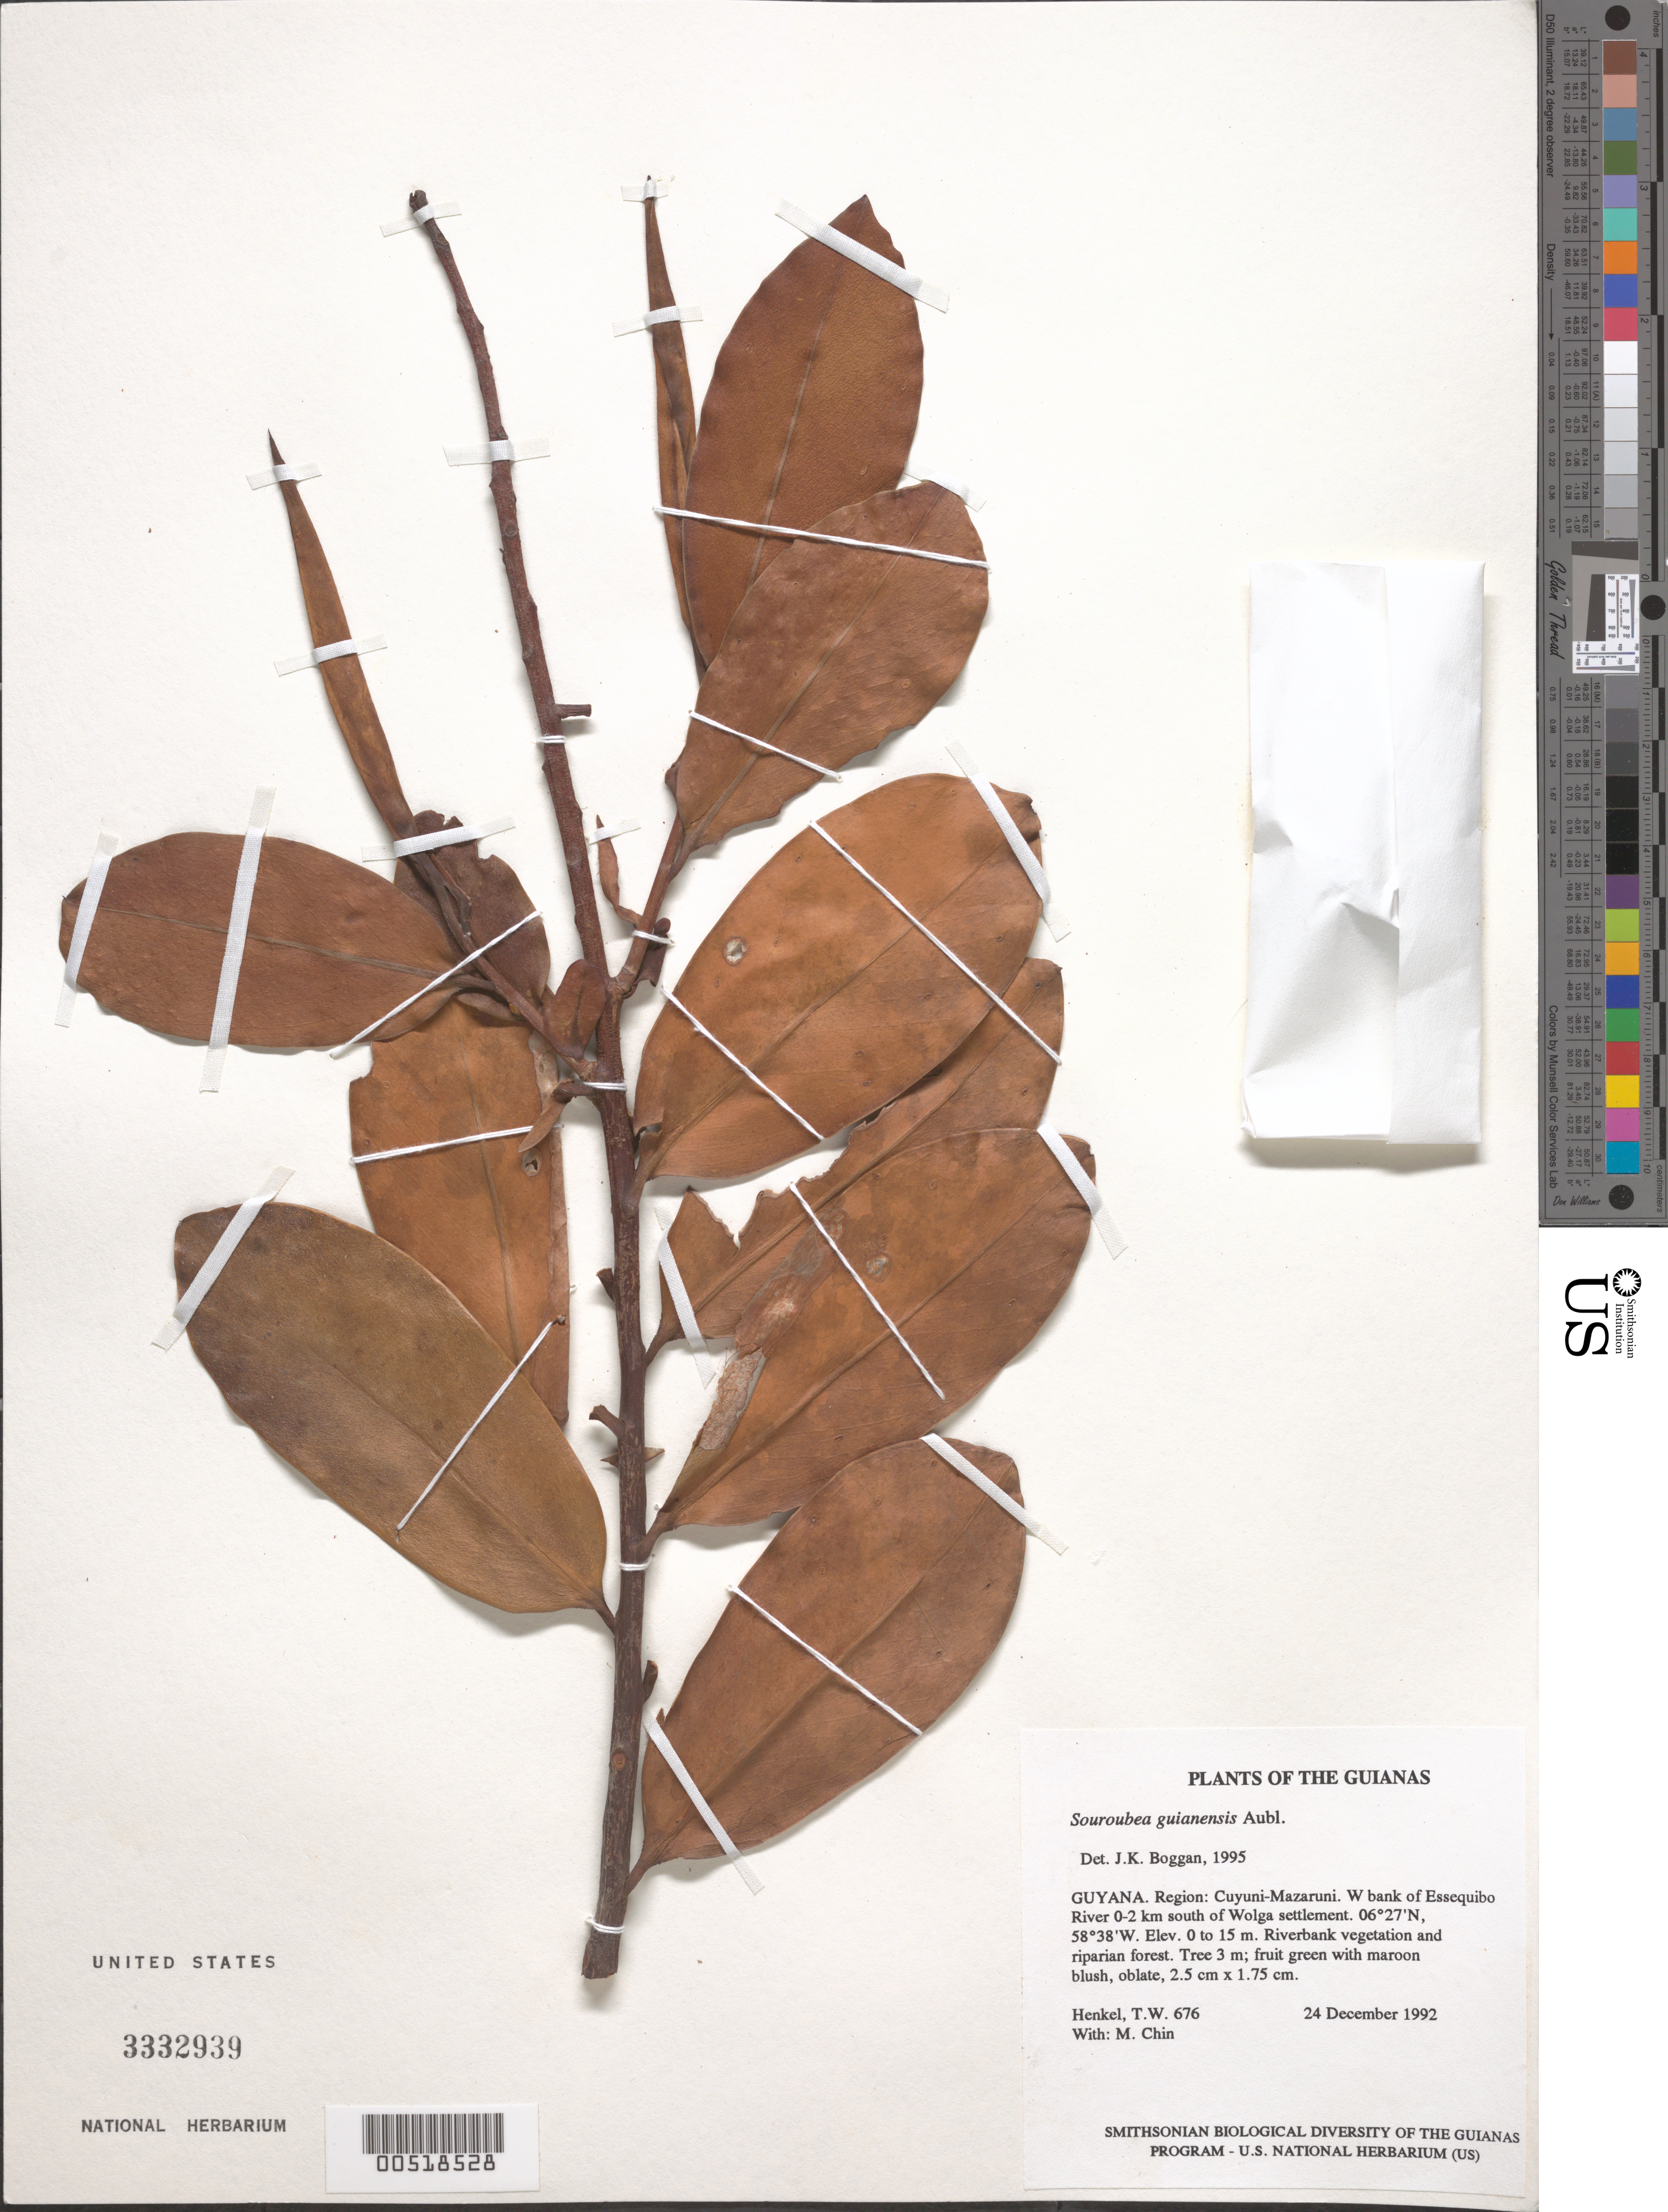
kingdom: Plantae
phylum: Tracheophyta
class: Magnoliopsida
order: Ericales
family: Marcgraviaceae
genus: Souroubea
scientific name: Souroubea guianensis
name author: Aubl.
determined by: Boggan, J. K., (US), NMNH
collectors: T. Henkel & M. Chin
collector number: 676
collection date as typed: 24 December 1992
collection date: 1992-12-24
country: Guyana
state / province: Cuyuni-Mazaruni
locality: W bank of Essequibo River 0-2 km south of Wolga settlement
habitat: Riverbank vegetation and riparian forest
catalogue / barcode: US 3332939